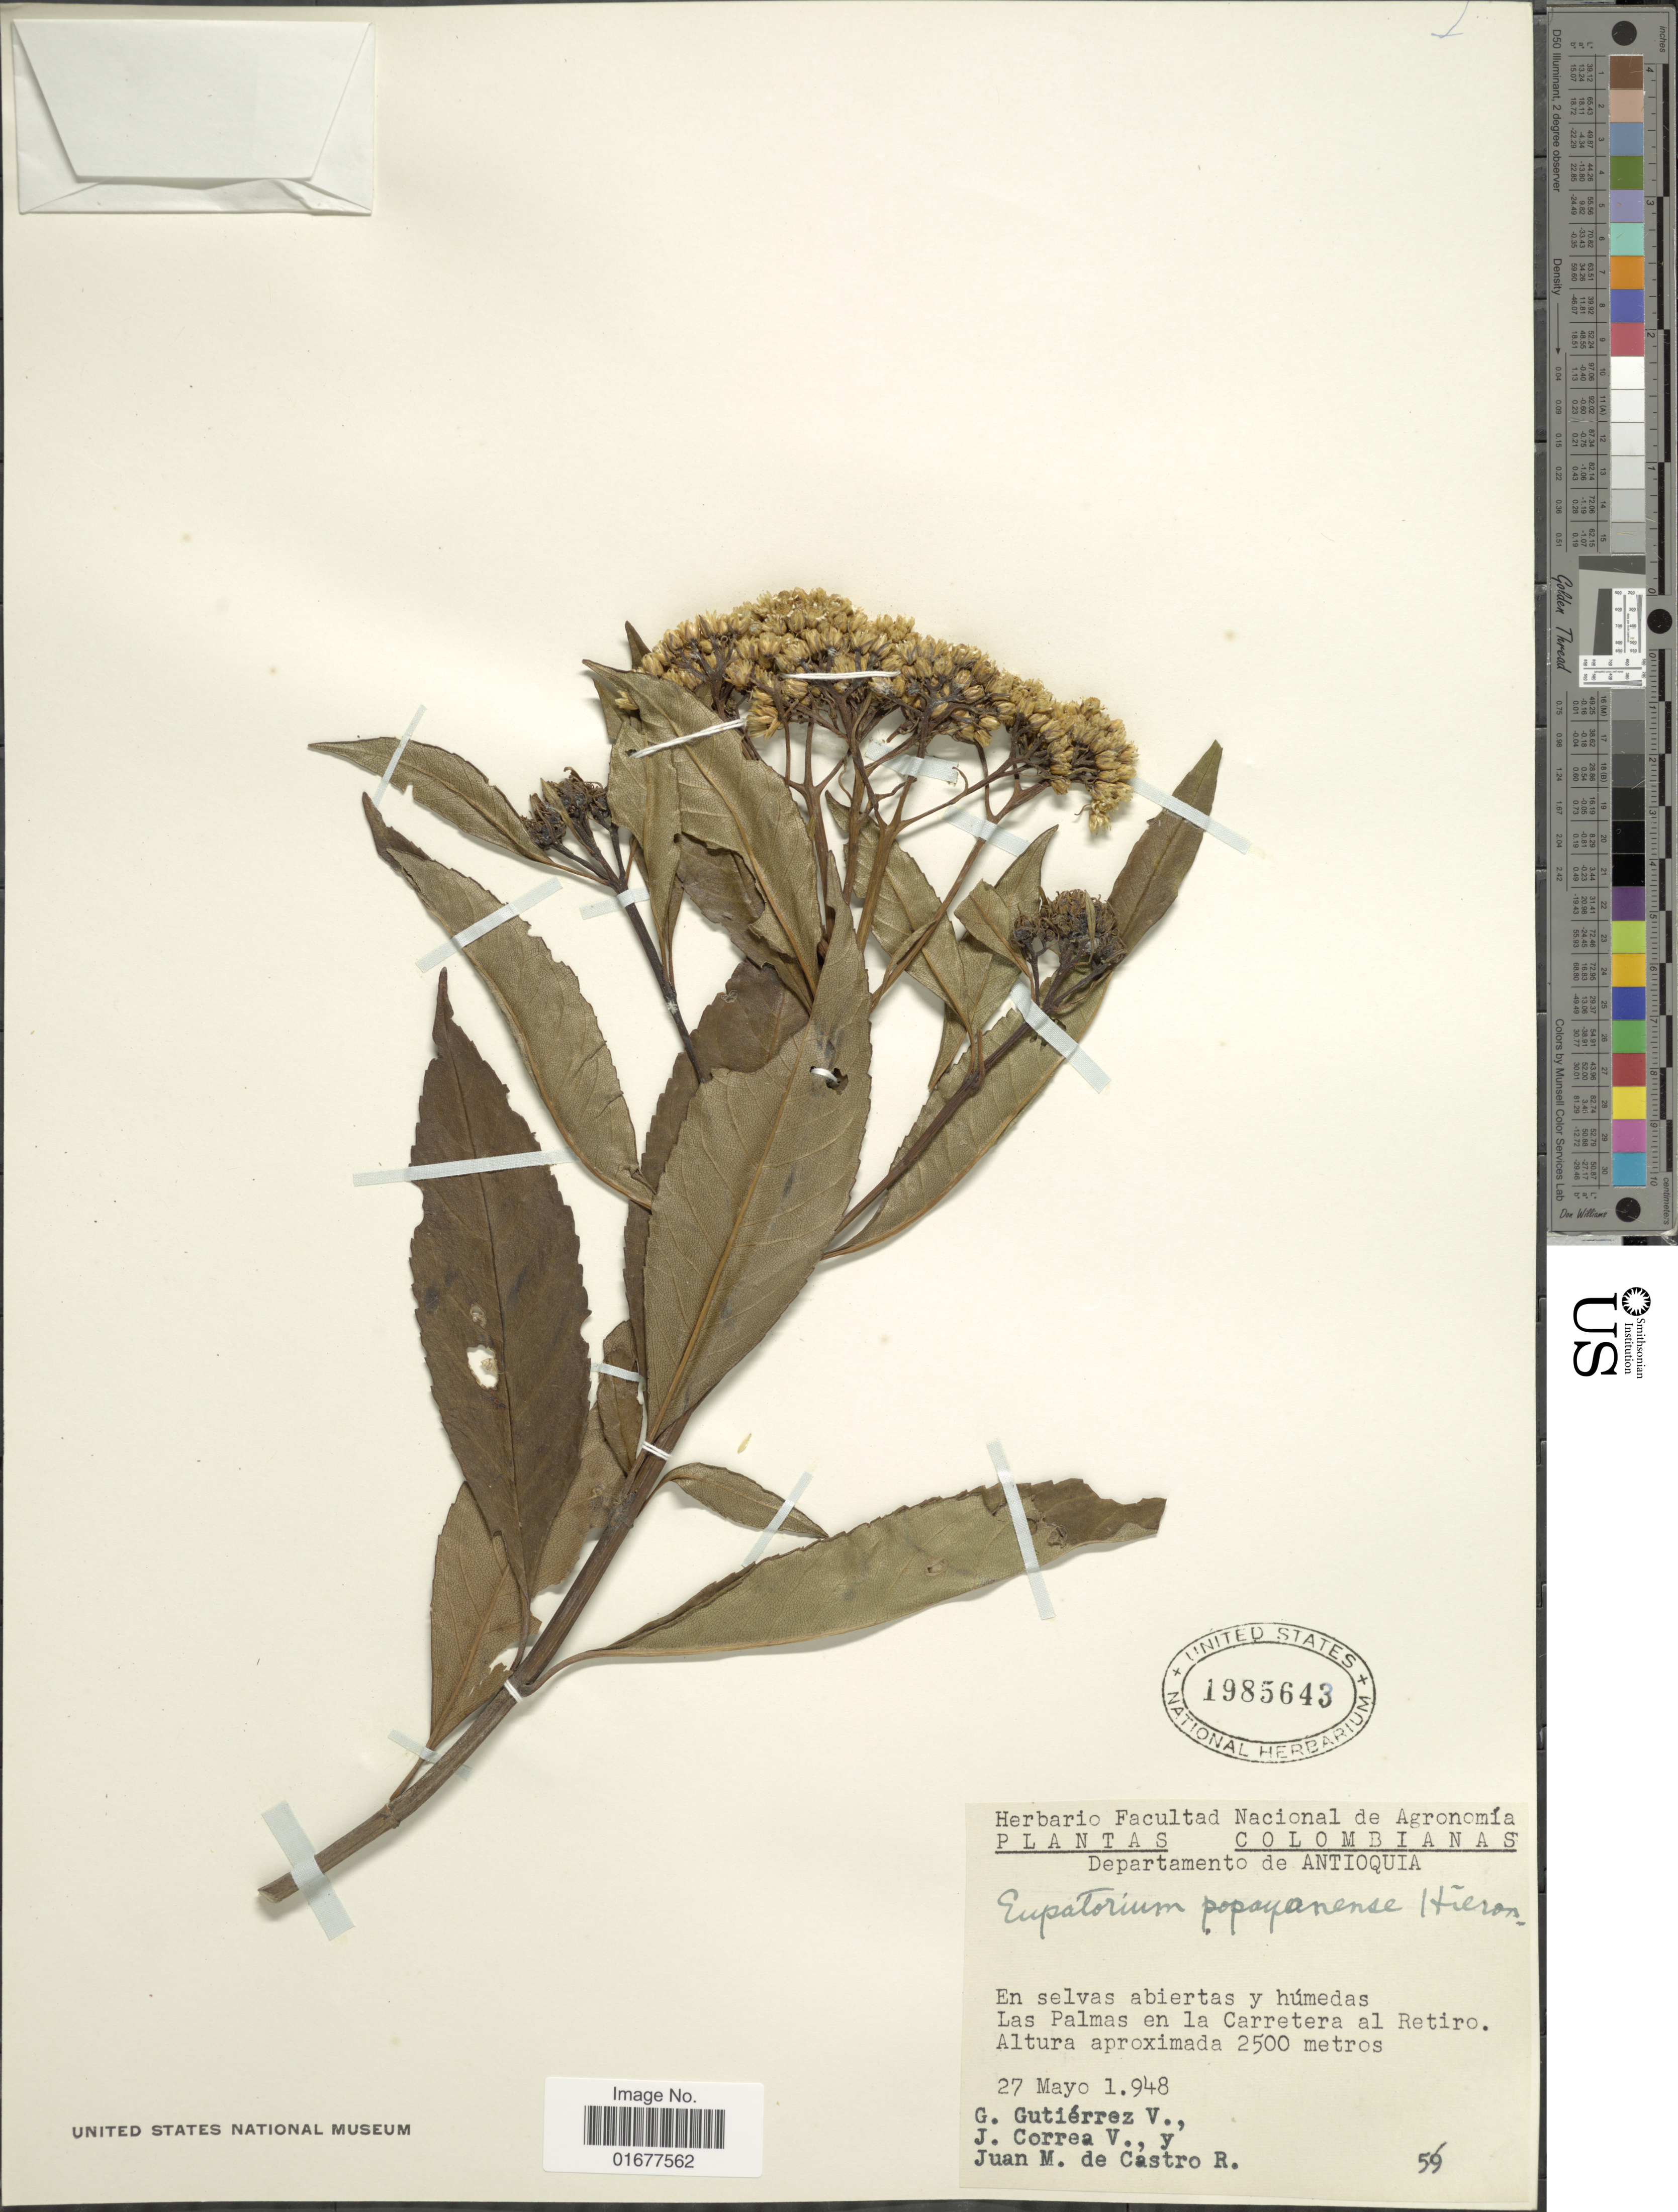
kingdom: Plantae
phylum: Tracheophyta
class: Magnoliopsida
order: Asterales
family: Asteraceae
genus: Ageratina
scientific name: Ageratina popayanensis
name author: (H. Rob.) R.M. King & H. Rob.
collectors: G. Gutiérrez V., J. Correa V. & R. Castro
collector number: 59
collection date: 1948-05-27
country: Colombia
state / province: Antioquia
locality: En selvas abiertas y humedas, Las Palmas en la Carretera al Retiro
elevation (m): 2500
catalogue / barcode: US 1985643